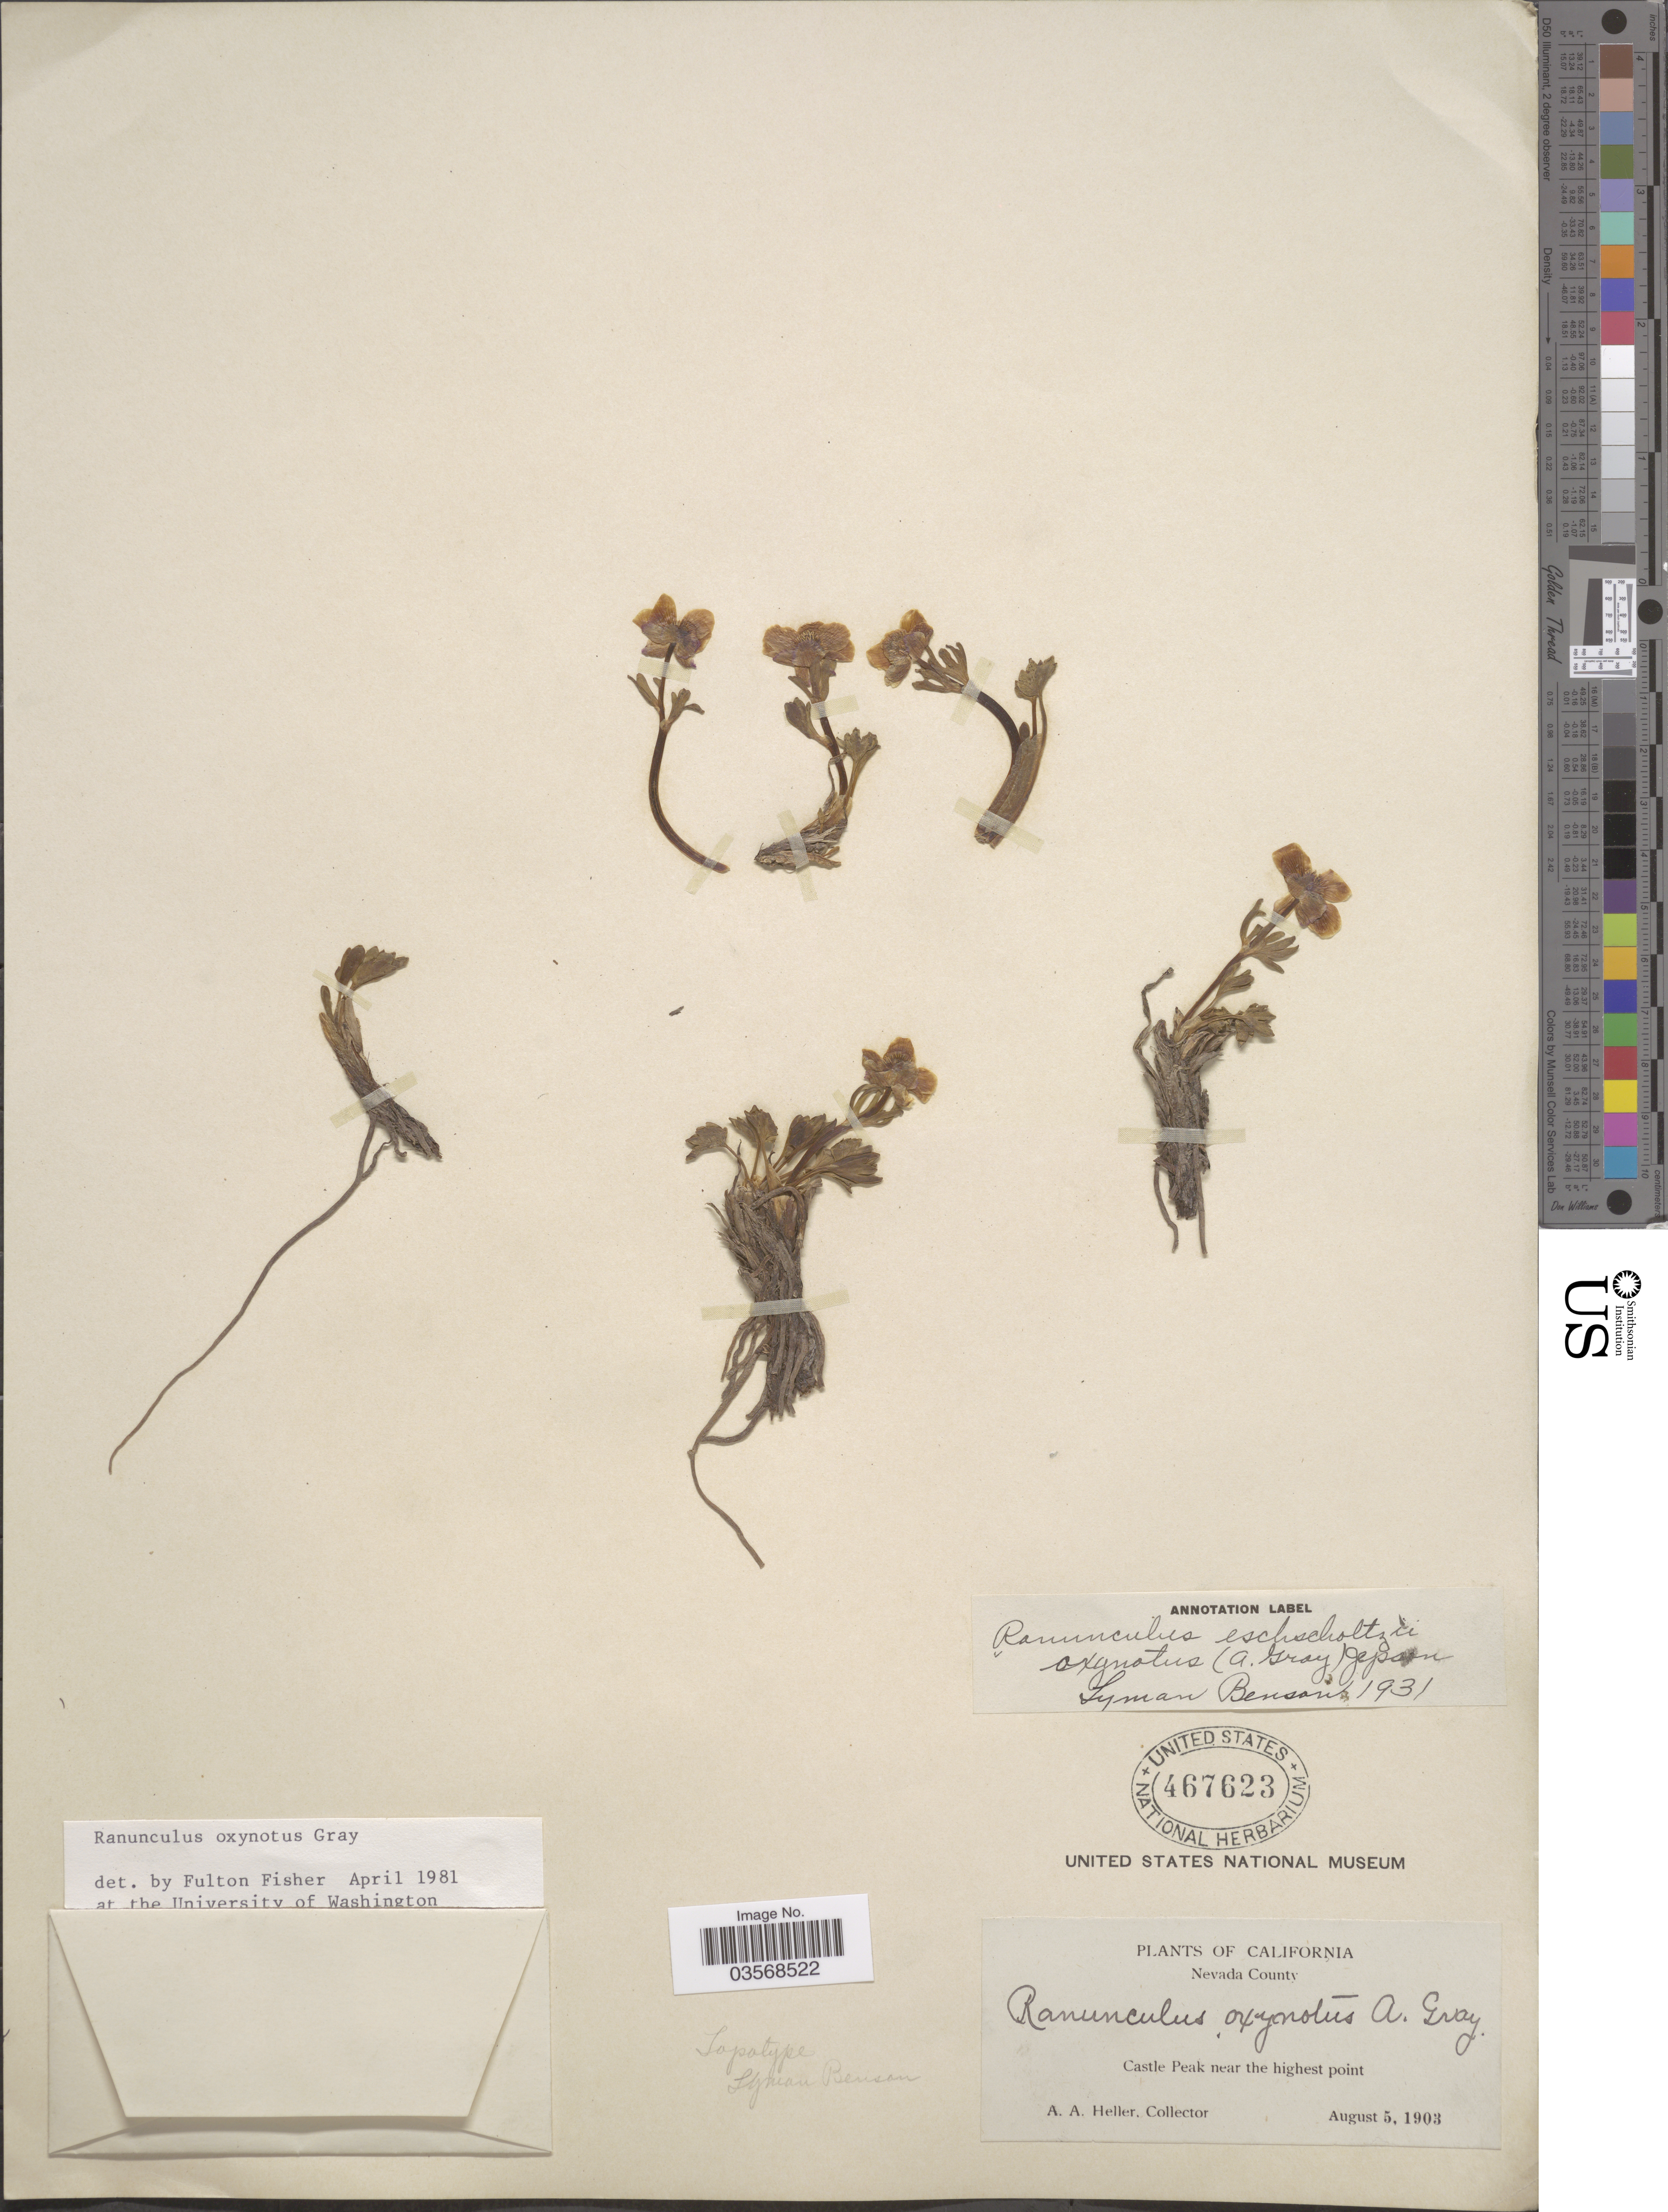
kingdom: Plantae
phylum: Tracheophyta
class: Magnoliopsida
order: Ranunculales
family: Ranunculaceae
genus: Ranunculus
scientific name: Ranunculus oxynotus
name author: A. Gray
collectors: A. A. Heller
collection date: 1903-08-05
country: United States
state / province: California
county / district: Nevada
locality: Nevada County. Castle Peak near the highest point.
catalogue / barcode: US 467623